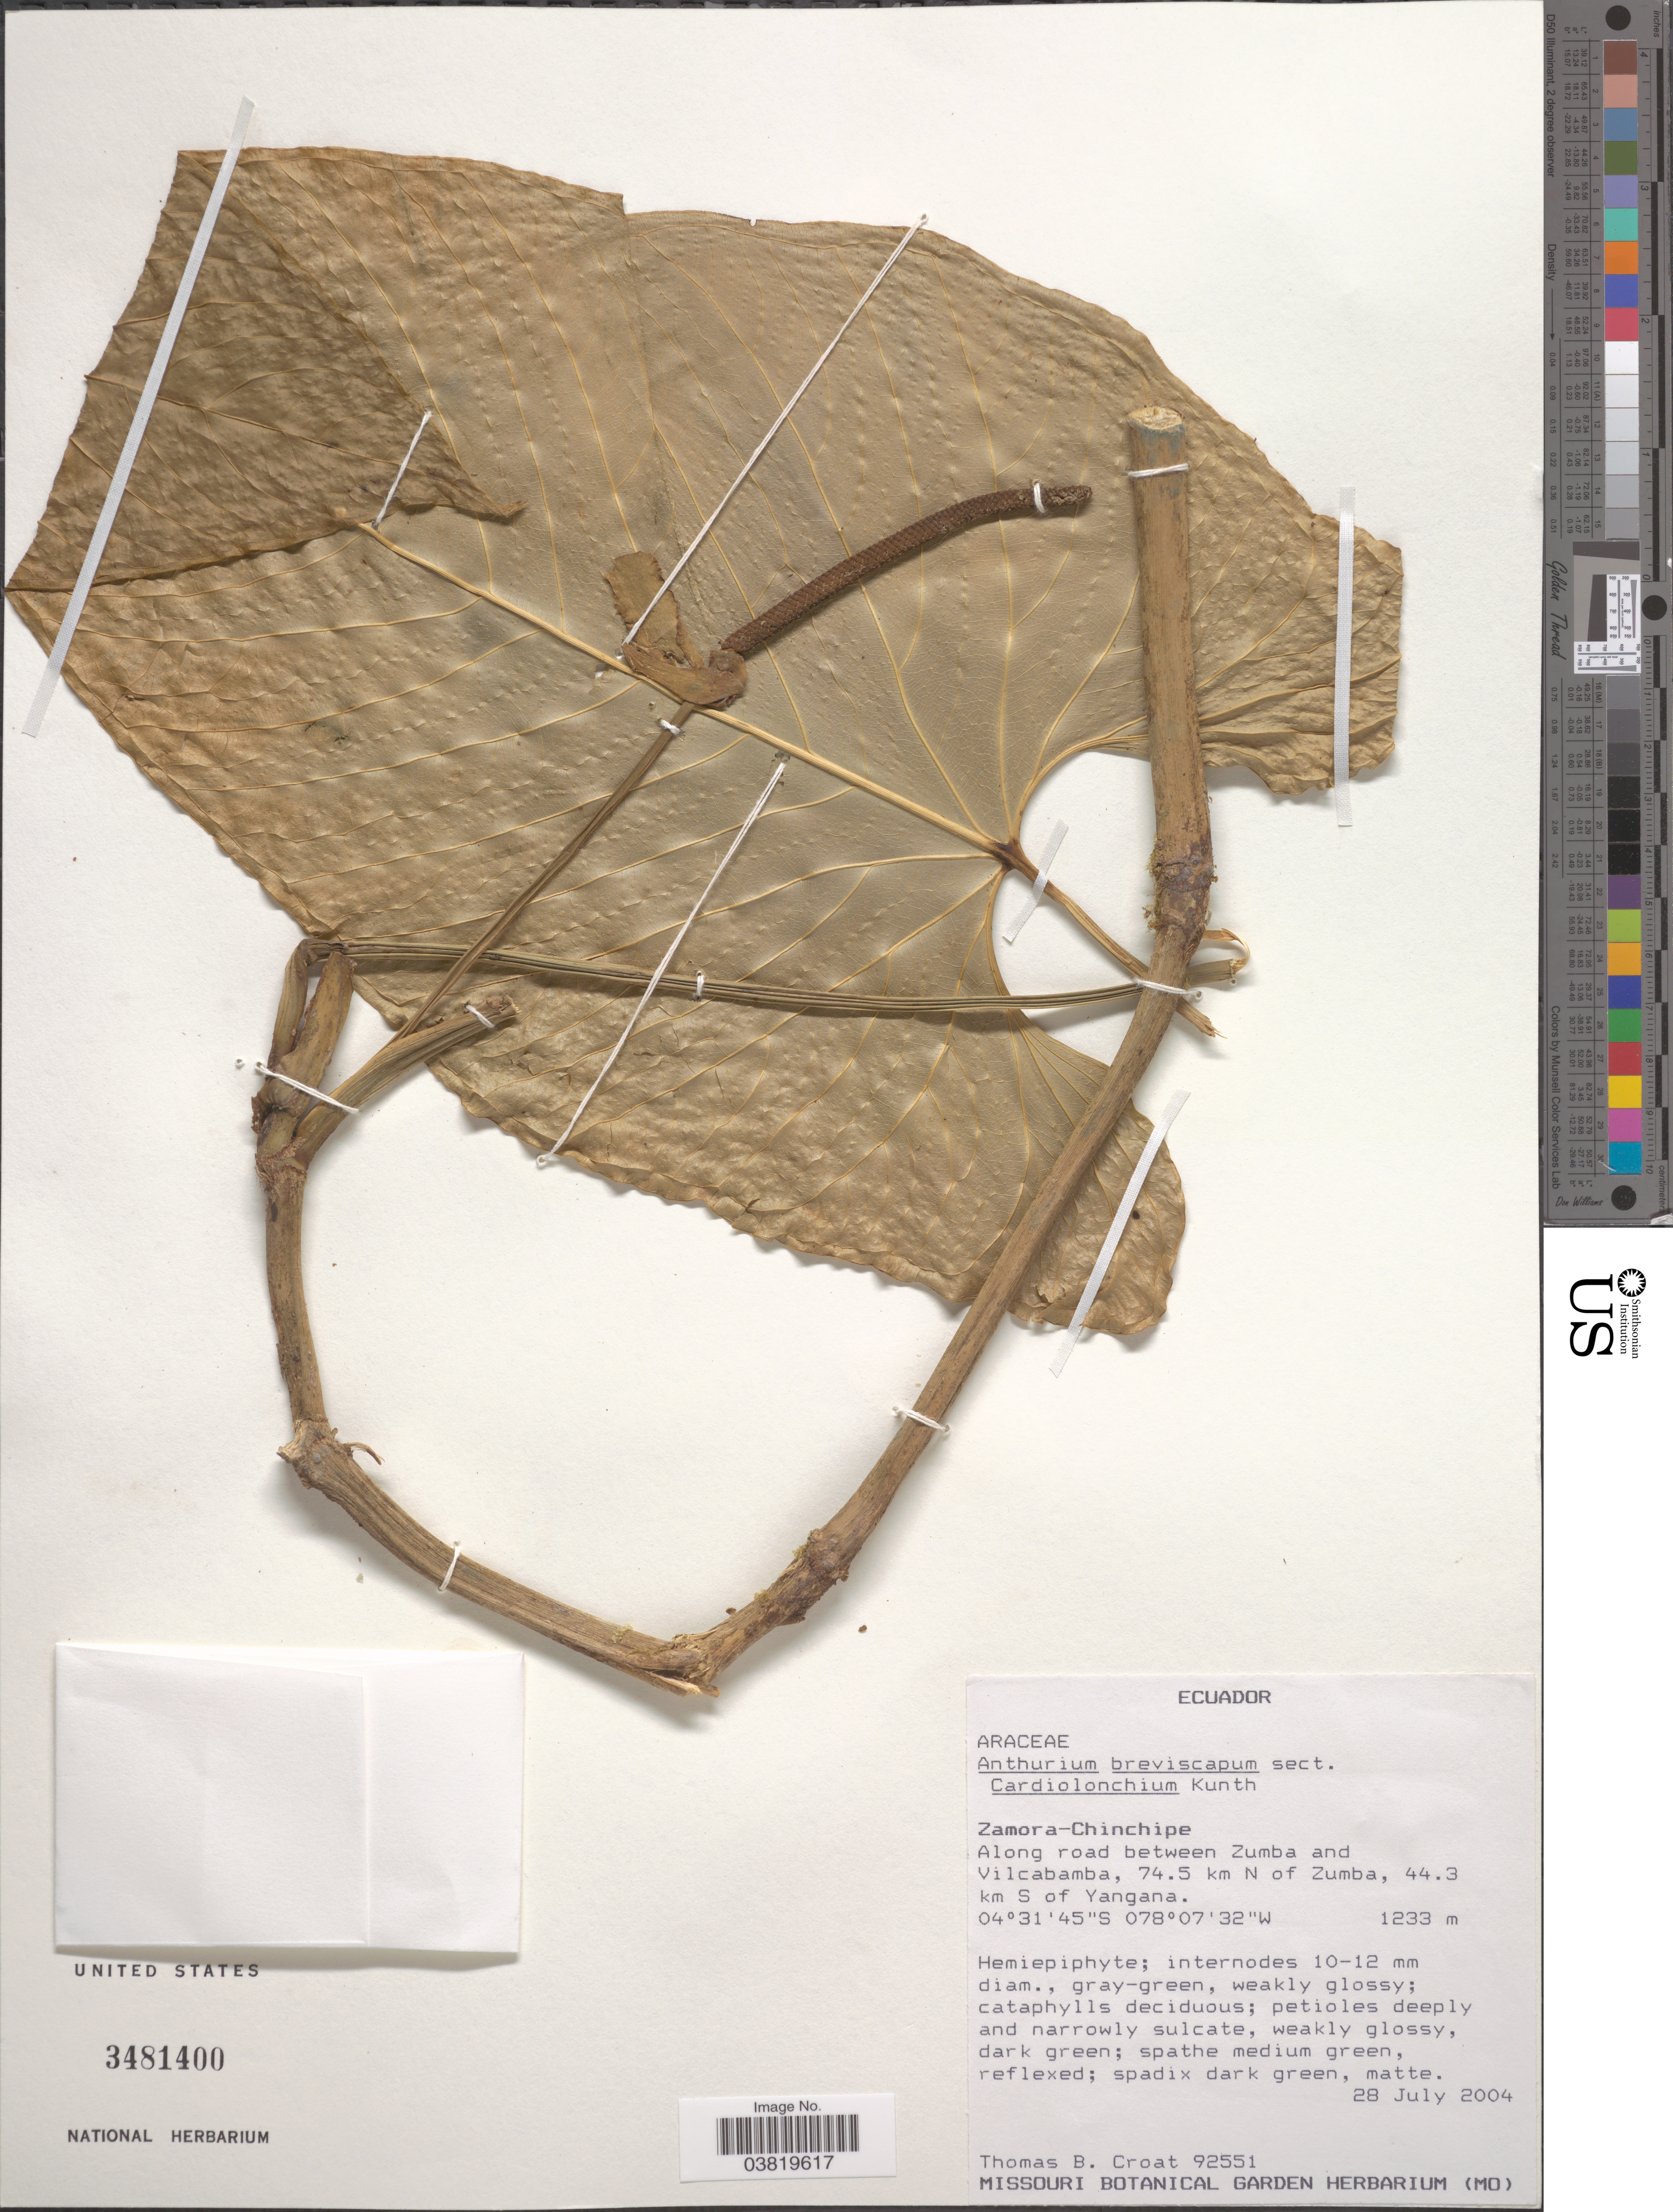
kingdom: Plantae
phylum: Tracheophyta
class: Liliopsida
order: Alismatales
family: Araceae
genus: Anthurium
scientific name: Anthurium breviscapum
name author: Kunth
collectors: T. B. Croat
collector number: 92551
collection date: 2004-07-28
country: Ecuador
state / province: Zamora-Chinchipe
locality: Along road between Zumba and Vilcabamba, 74.5 km N of Zumba, 44.3 km S of Yangana.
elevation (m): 1233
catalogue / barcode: US 3481400